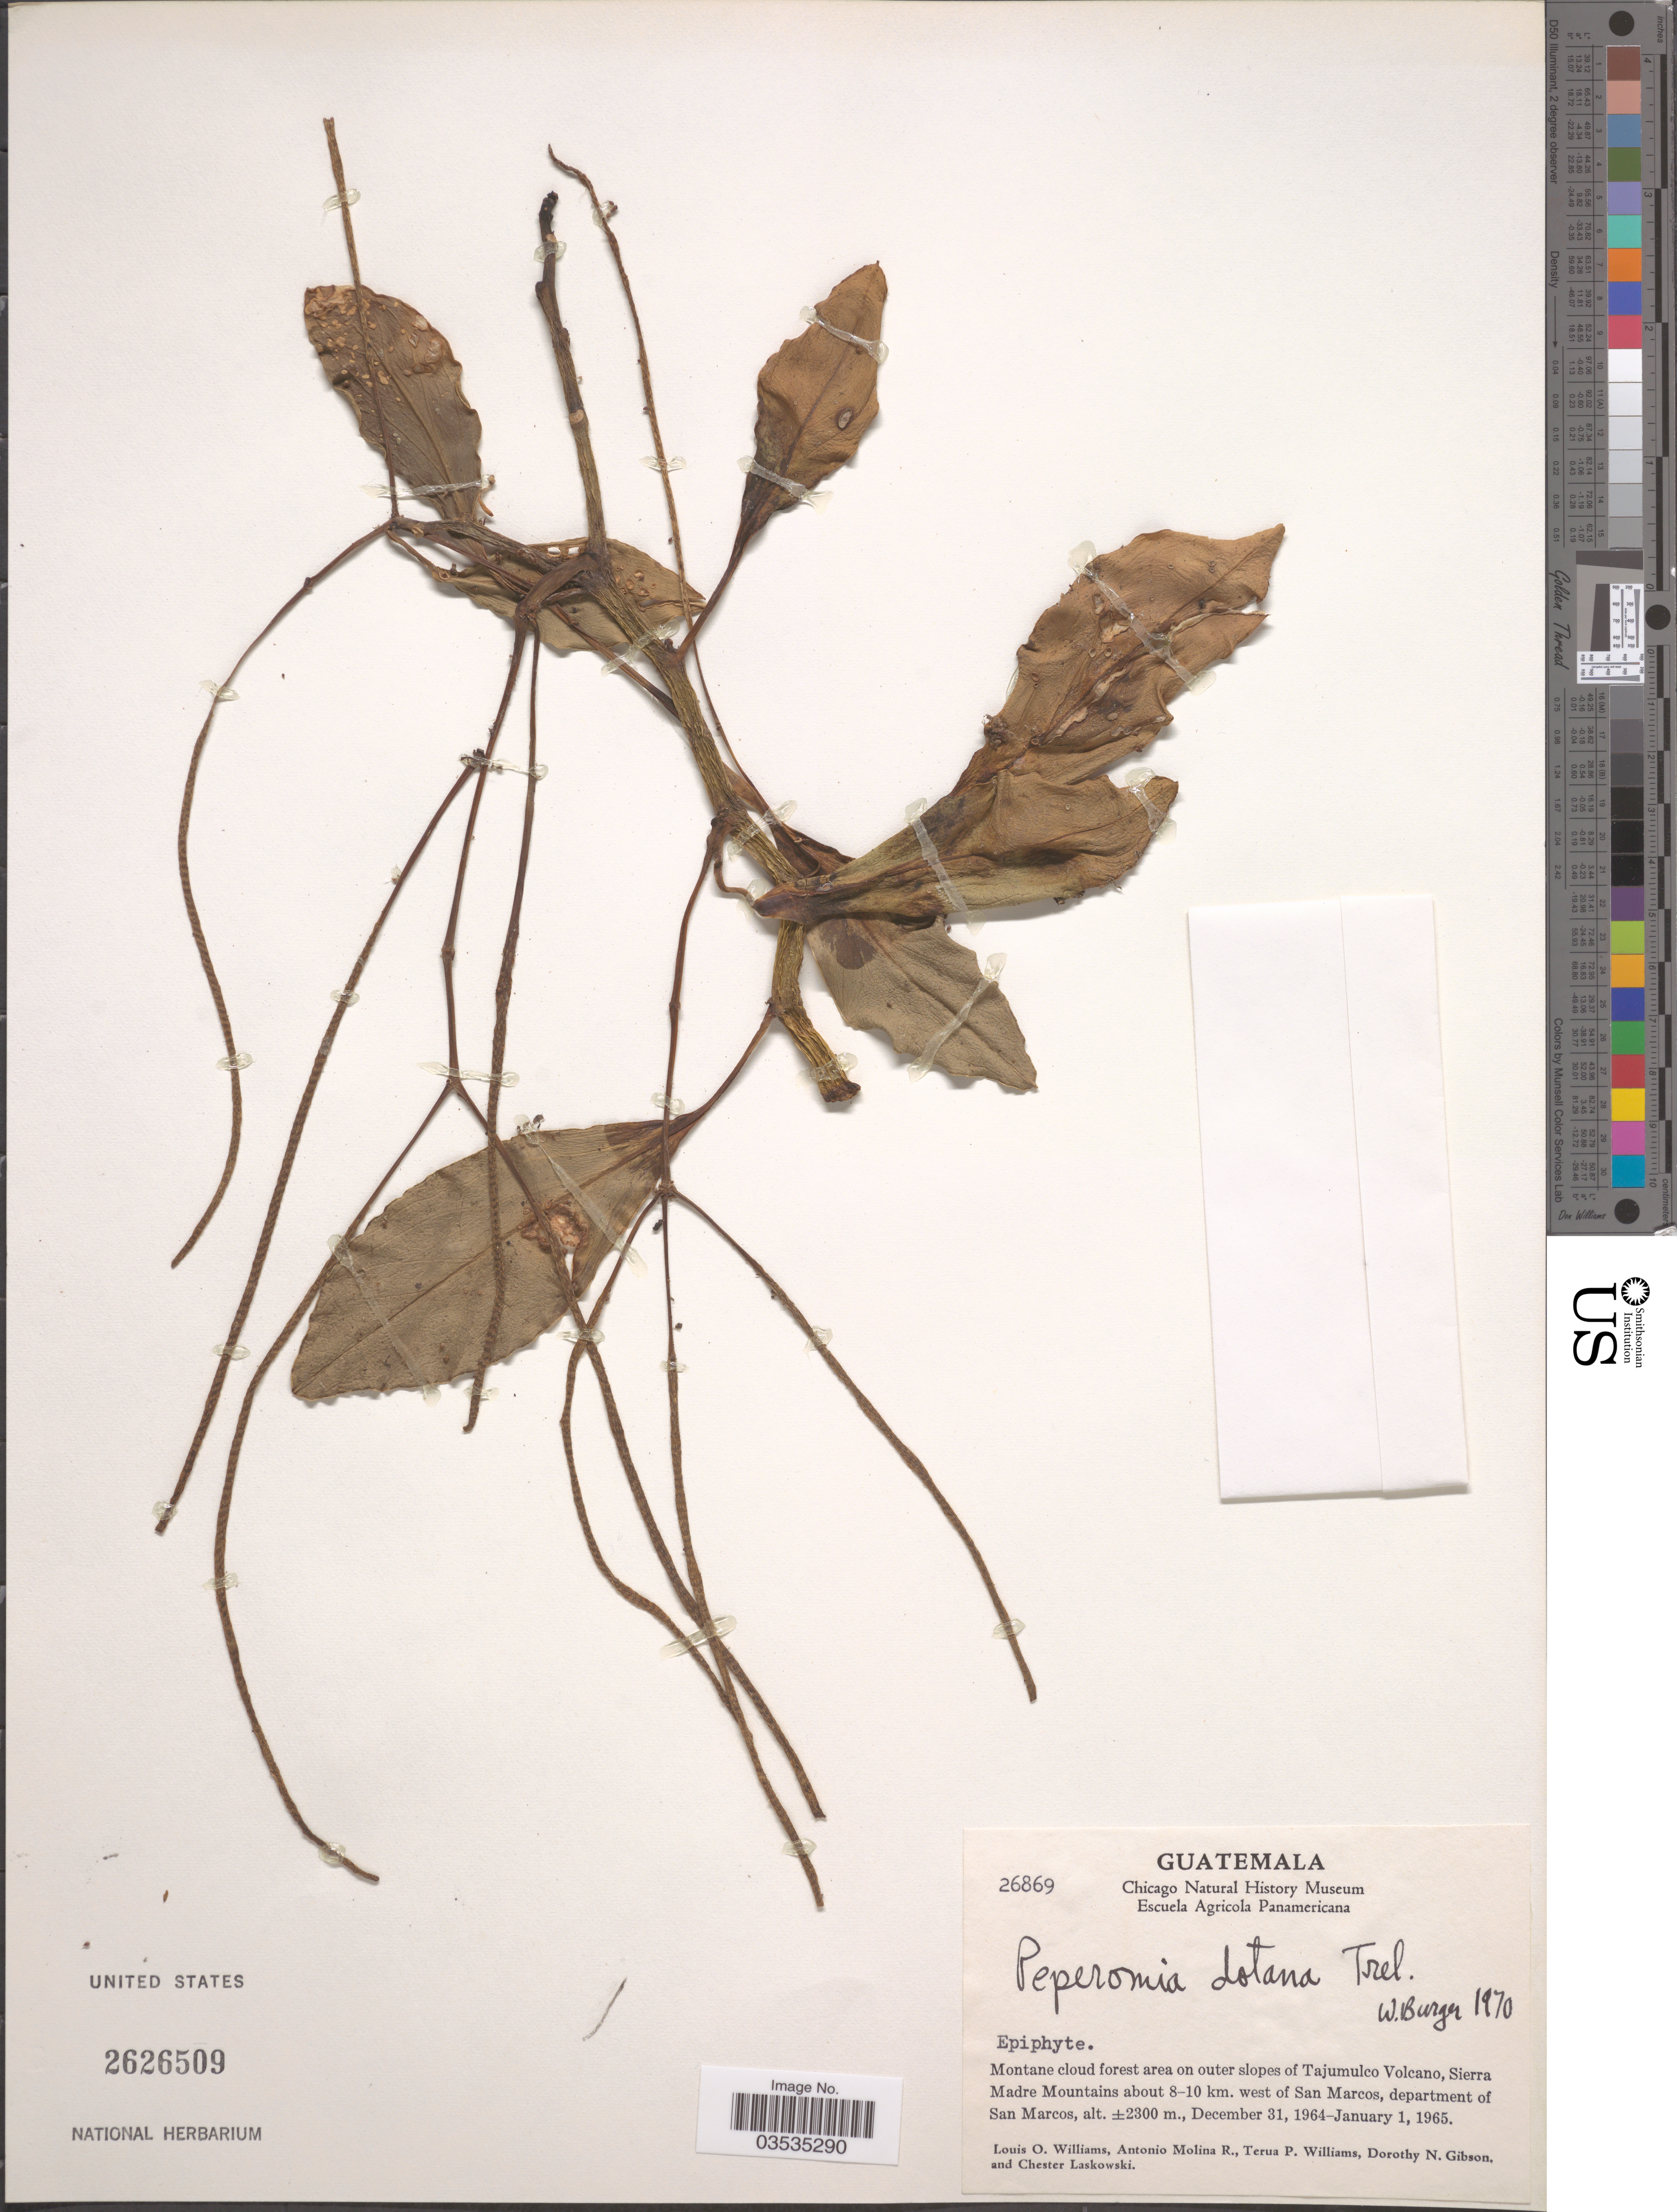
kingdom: Plantae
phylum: Tracheophyta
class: Magnoliopsida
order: Piperales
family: Piperaceae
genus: Peperomia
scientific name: Peperomia cobana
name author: C. DC.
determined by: Jiménez, José Estaban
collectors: L. O. Williams, A. Molina R., T. Williams, D. N. Gibson & C. Laskowski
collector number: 26869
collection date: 1964-12-31/1965-01-01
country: Guatemala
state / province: San Marcos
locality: Montane cloud forest area on outer slopes of Tajumulco Volcano, Sierra Madre Mountains about 8-10 km, west of San Marcos, department of San Marcos.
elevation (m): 2300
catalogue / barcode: US 2626509